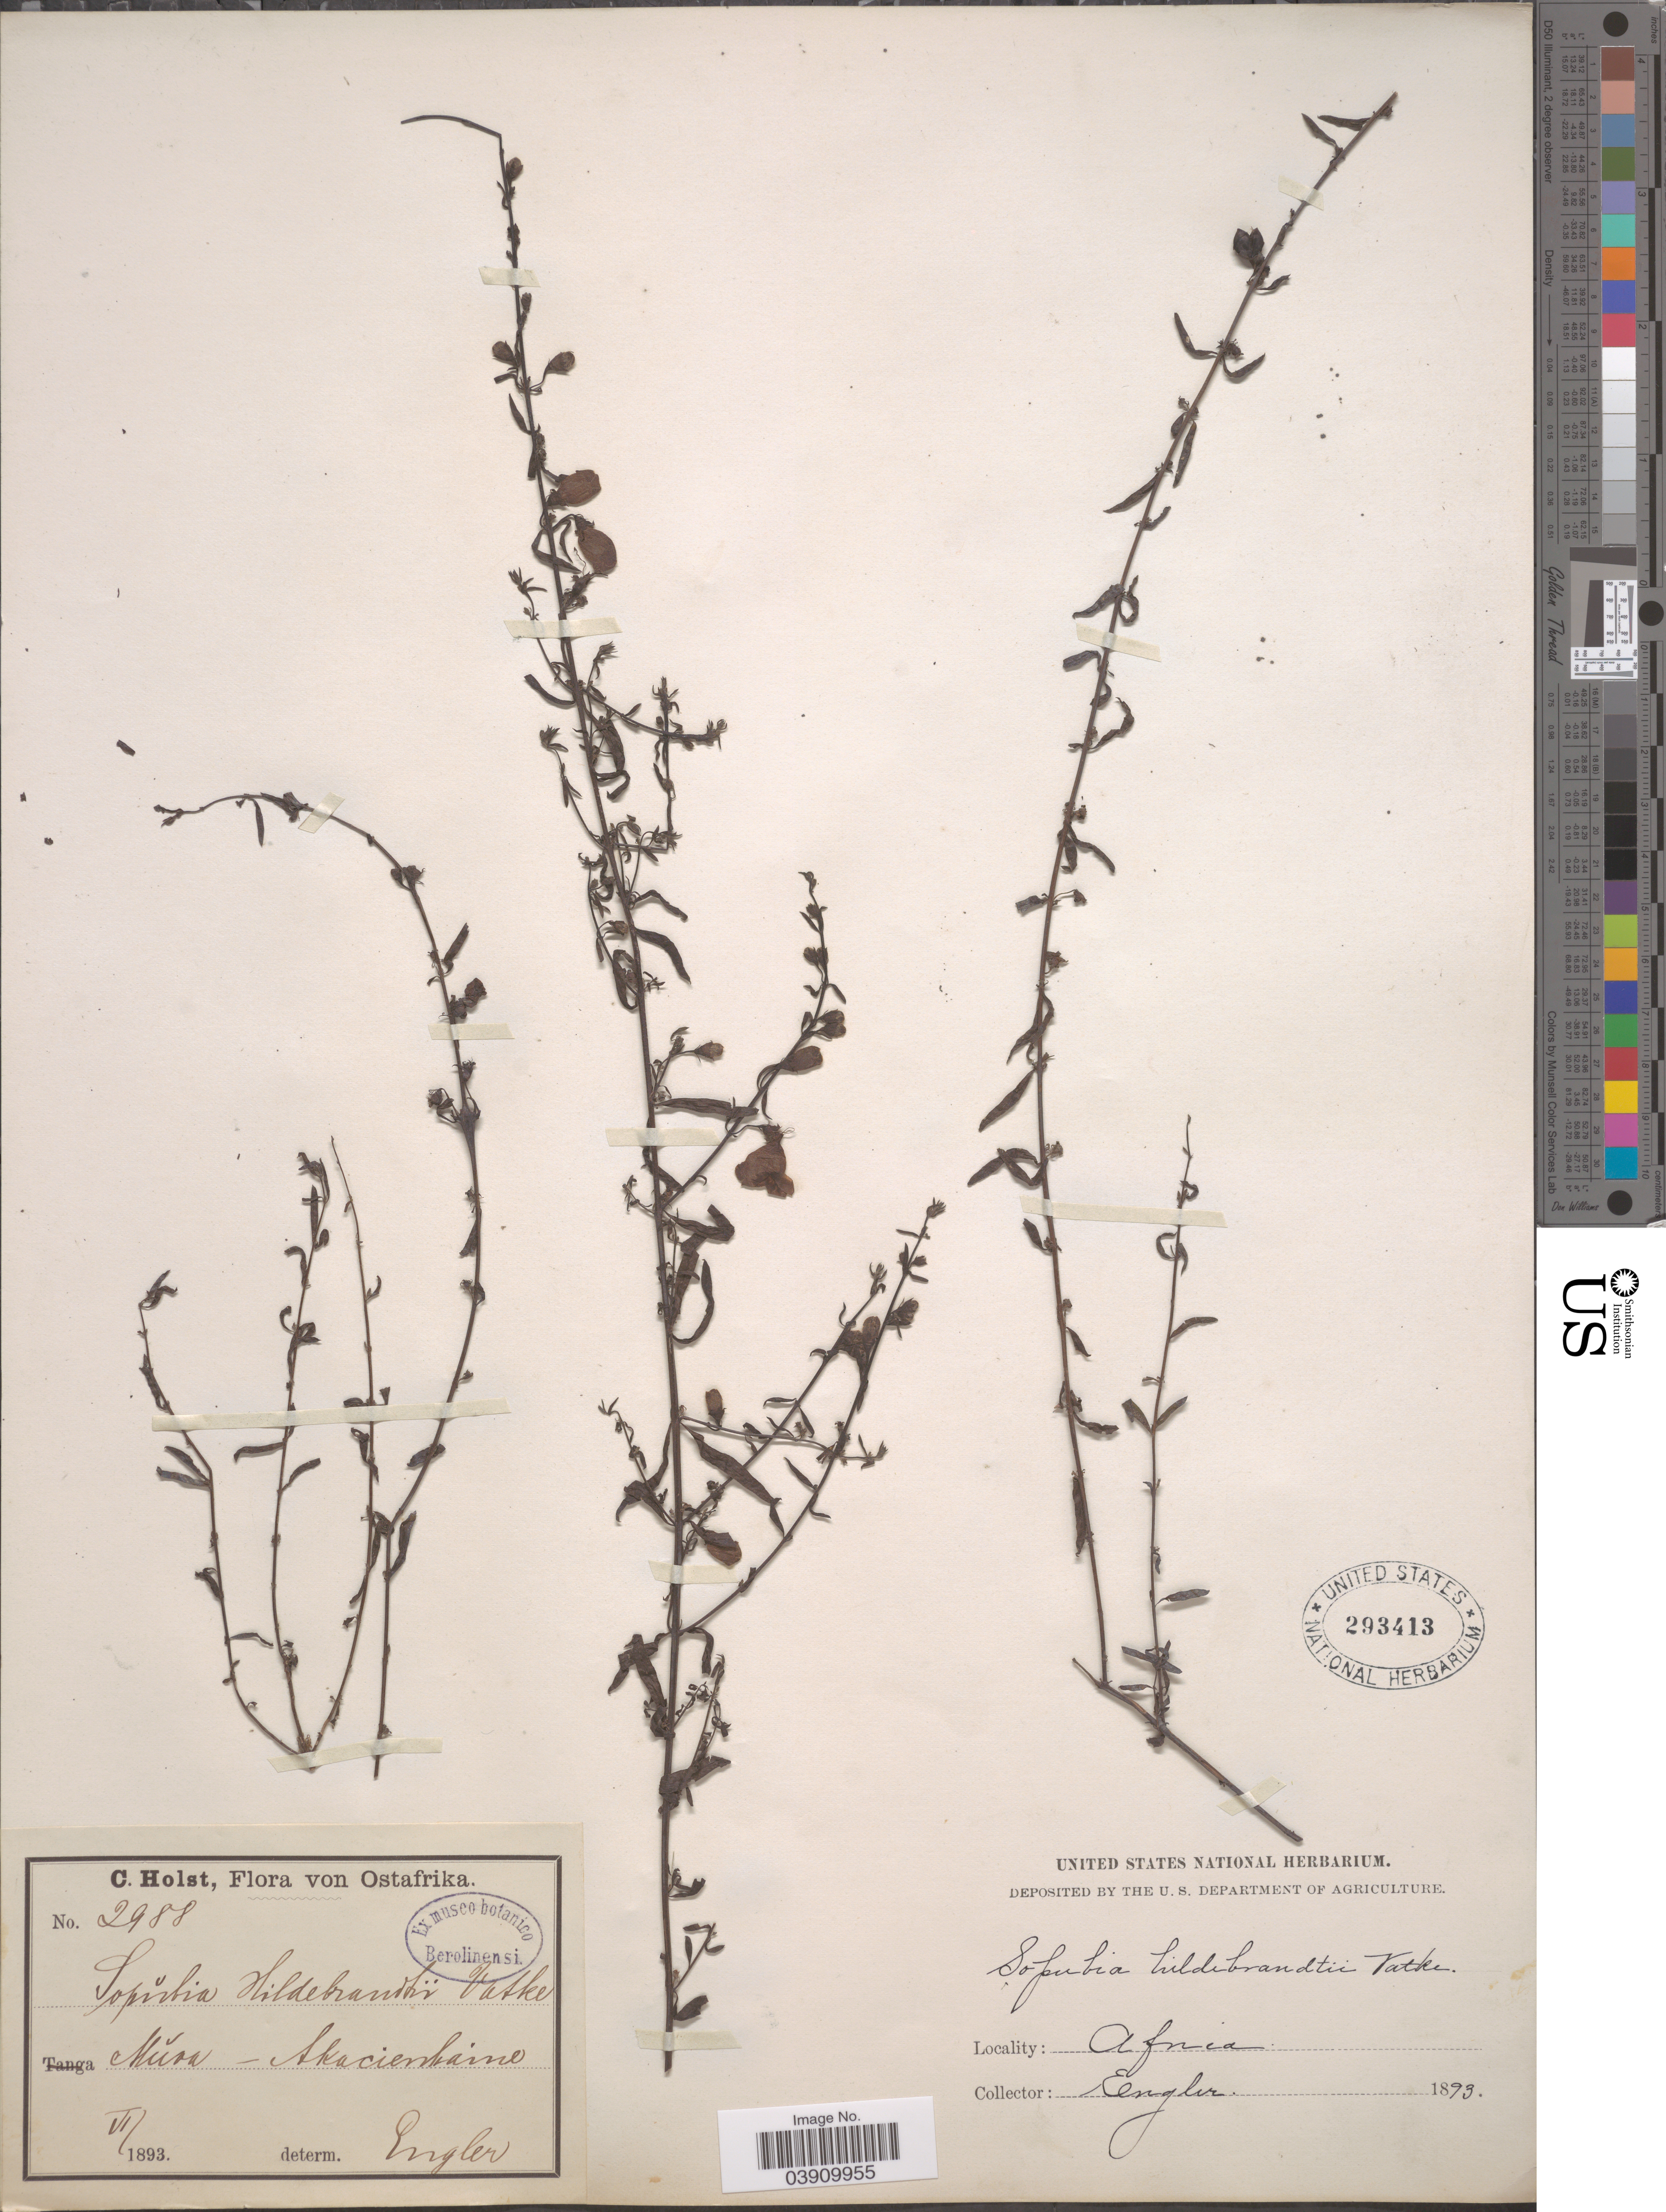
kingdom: Plantae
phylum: Tracheophyta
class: Magnoliopsida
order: Lamiales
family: Orobanchaceae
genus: Pseudosopubia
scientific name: Pseudosopubia hildebrandtii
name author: (Vatke) Engl.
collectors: Engler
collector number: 2988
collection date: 1893-06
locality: Ostafrika. Musa - Akacienhaine. Africa.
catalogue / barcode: US 293413